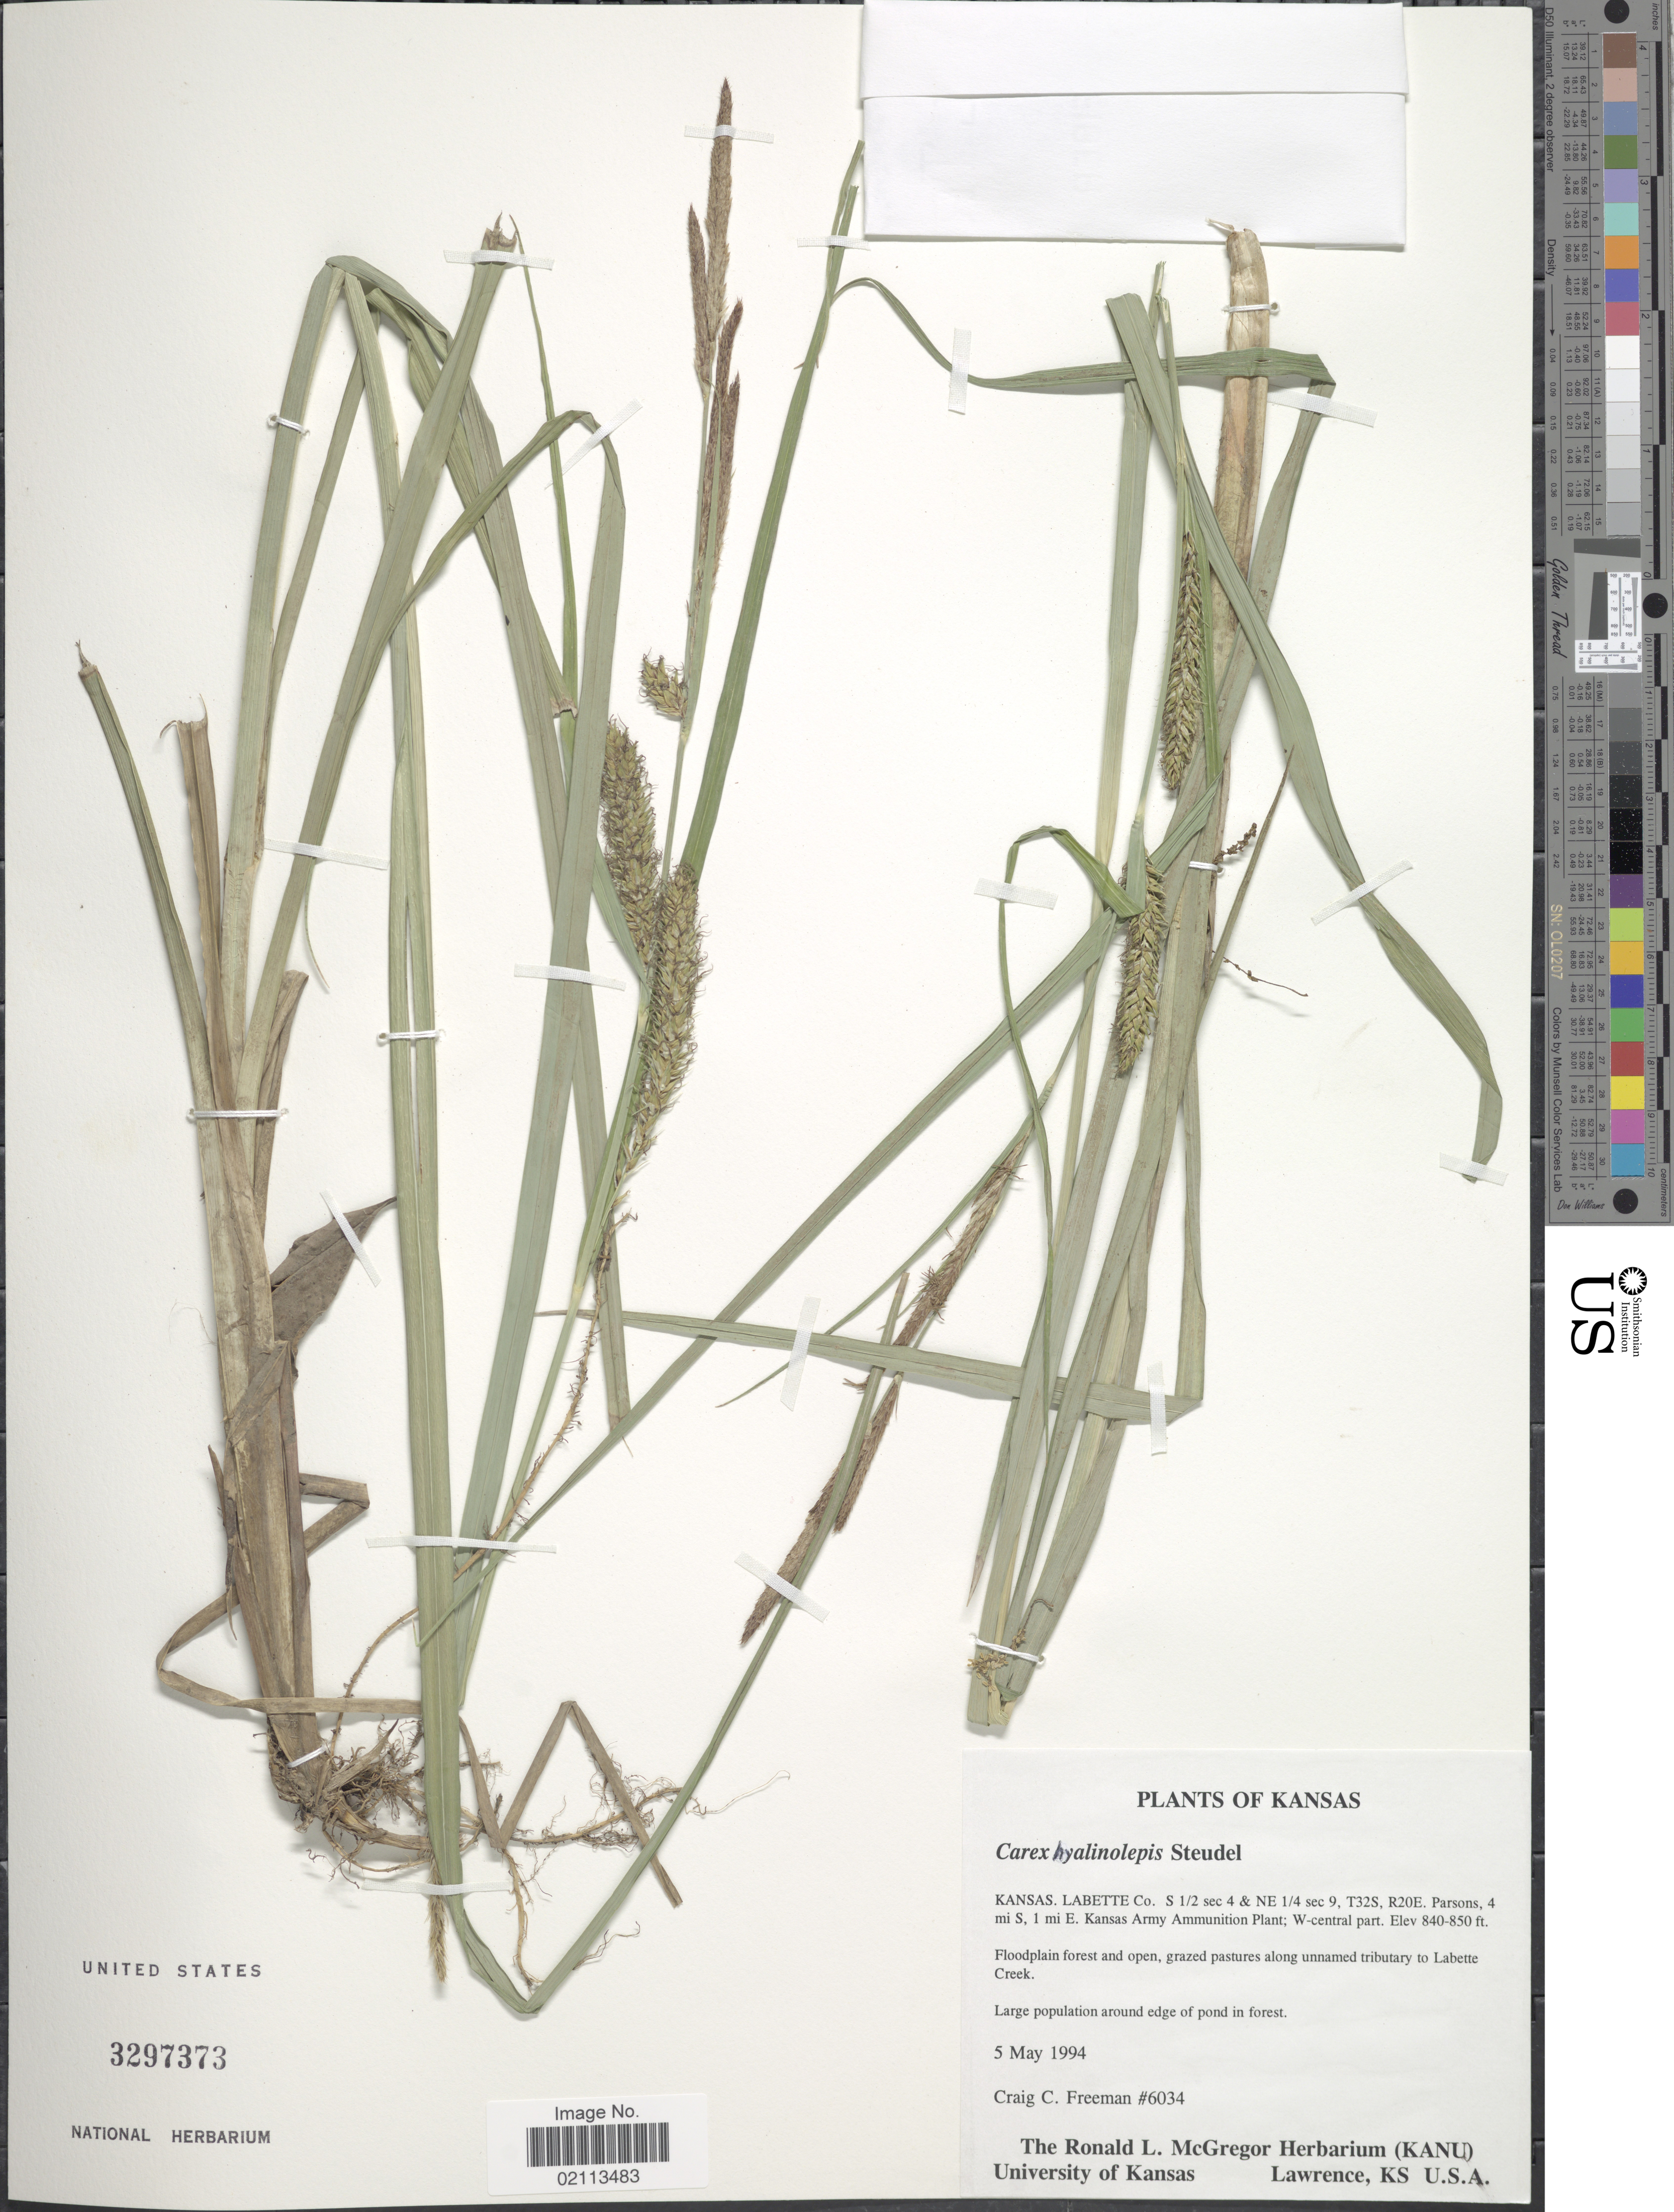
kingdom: Plantae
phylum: Tracheophyta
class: Liliopsida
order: Poales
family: Cyperaceae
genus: Carex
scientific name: Carex hyalinolepis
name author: Steud.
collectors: C. C. Freeman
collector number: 6034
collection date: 1994-05-05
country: United States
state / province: Kansas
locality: Labette Co. S. ½ sec 4 & NE ¼ sec 9, T32S, R20E. Parsons, 4 mi S, 1 mi E. Kansas Army Ammunition Plant; W-central part, Floodplain forest and open, grazed pastures along unnamed tributary to Labette Creek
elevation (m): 256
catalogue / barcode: US 3297373